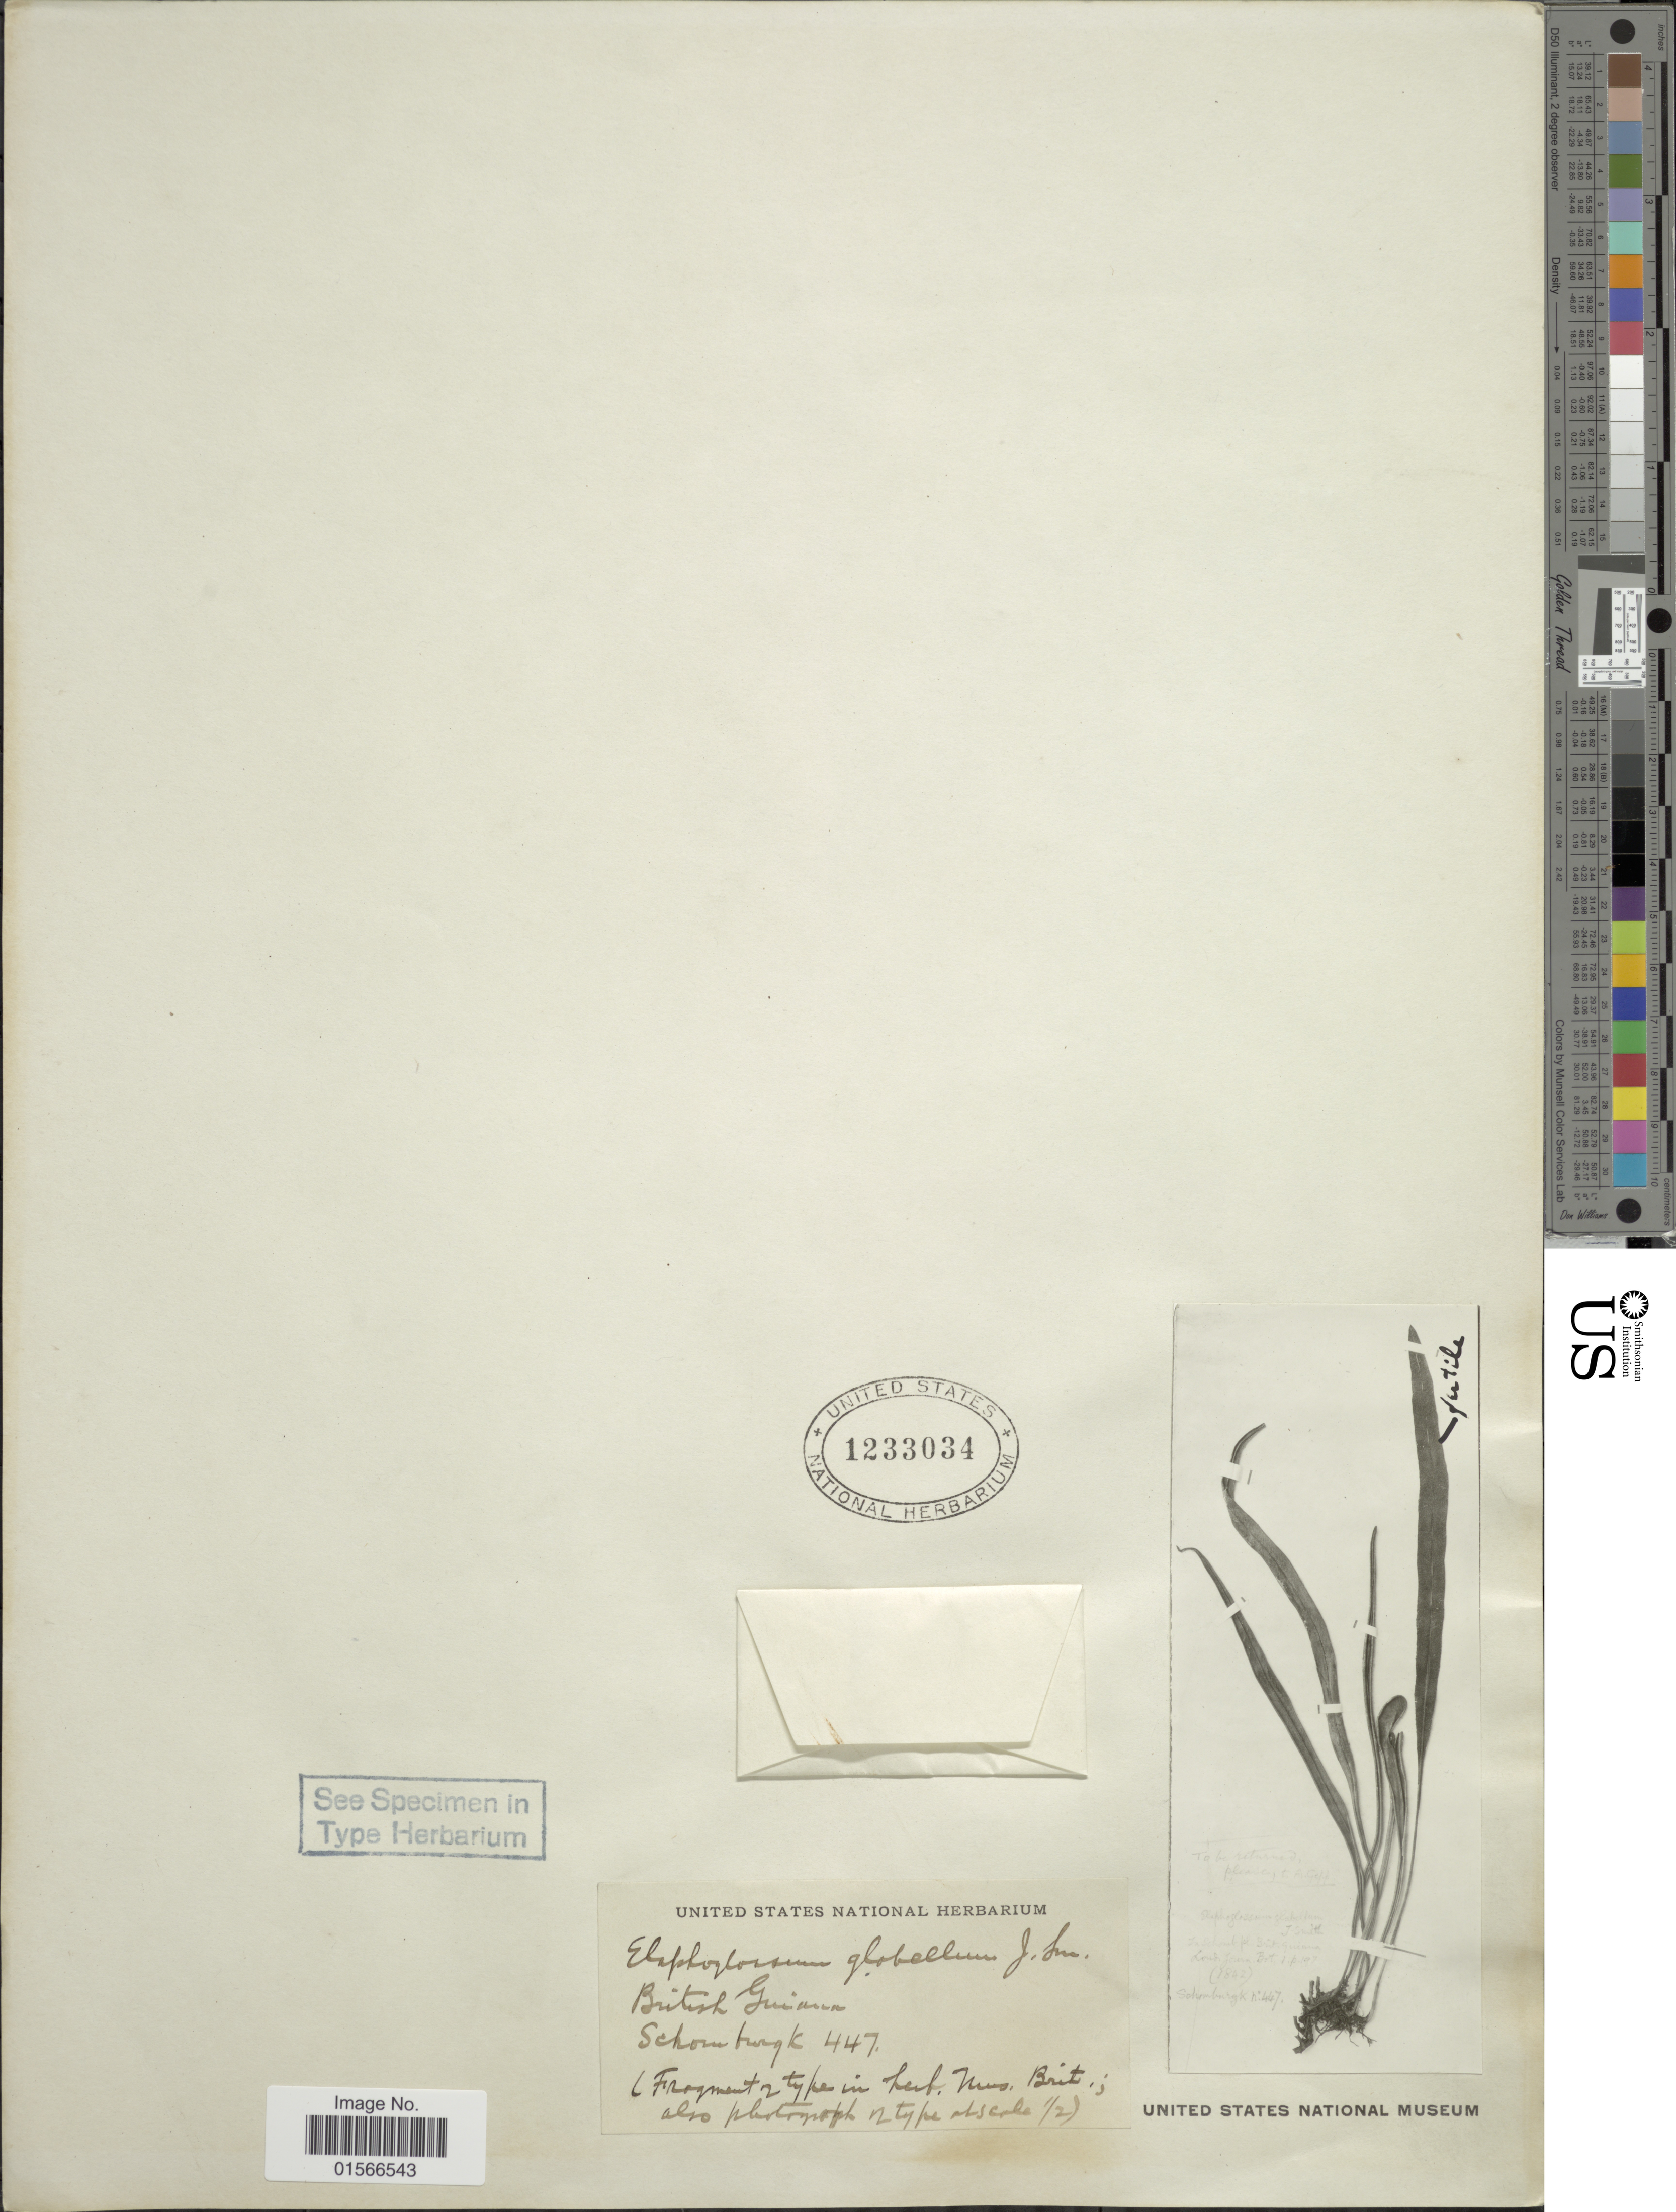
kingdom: Plantae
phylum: Tracheophyta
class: Polypodiopsida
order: Polypodiales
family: Dryopteridaceae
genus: Elaphoglossum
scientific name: Elaphoglossum glabellum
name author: J. Sm.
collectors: -- Schomburgk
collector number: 447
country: Guyana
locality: British Guiana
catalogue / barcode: US 1233034